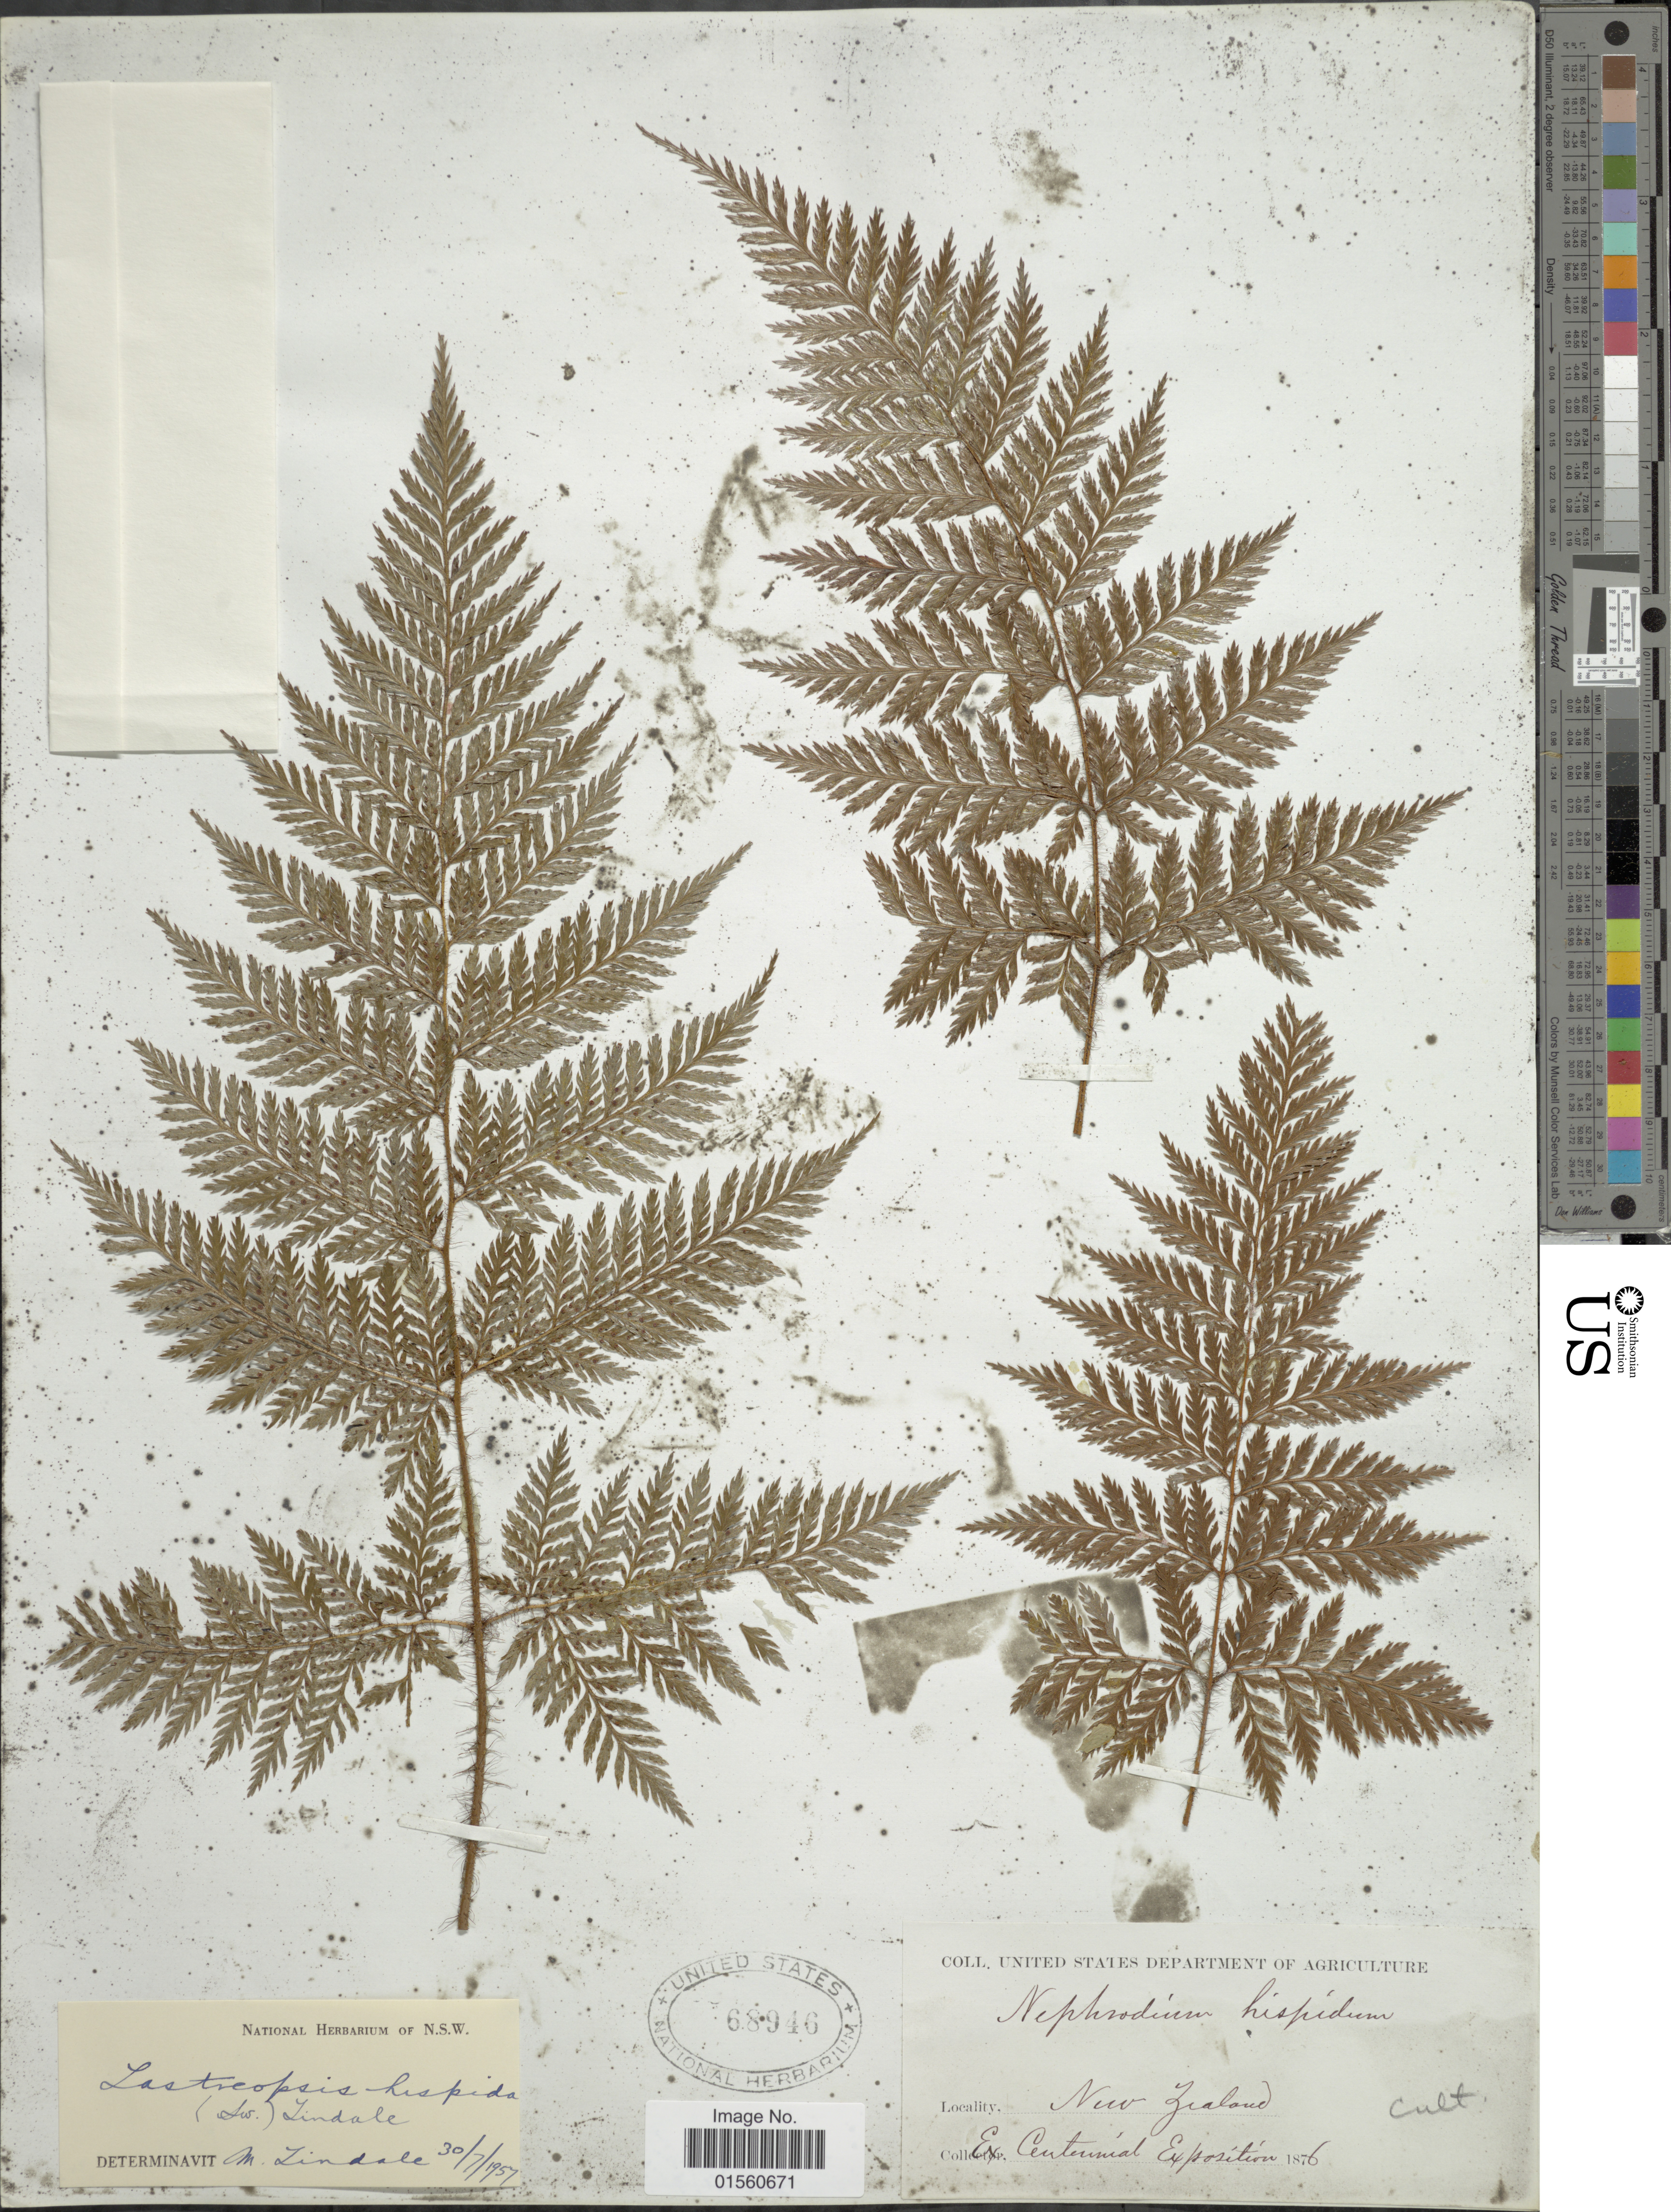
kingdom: Plantae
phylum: Tracheophyta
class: Polypodiopsida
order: Polypodiales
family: Dryopteridaceae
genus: Lastreopsis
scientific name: Lastreopsis hispida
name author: (Sw.) Tindale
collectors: ex Centennial Exposition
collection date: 1876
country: New Zealand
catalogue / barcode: US 68946